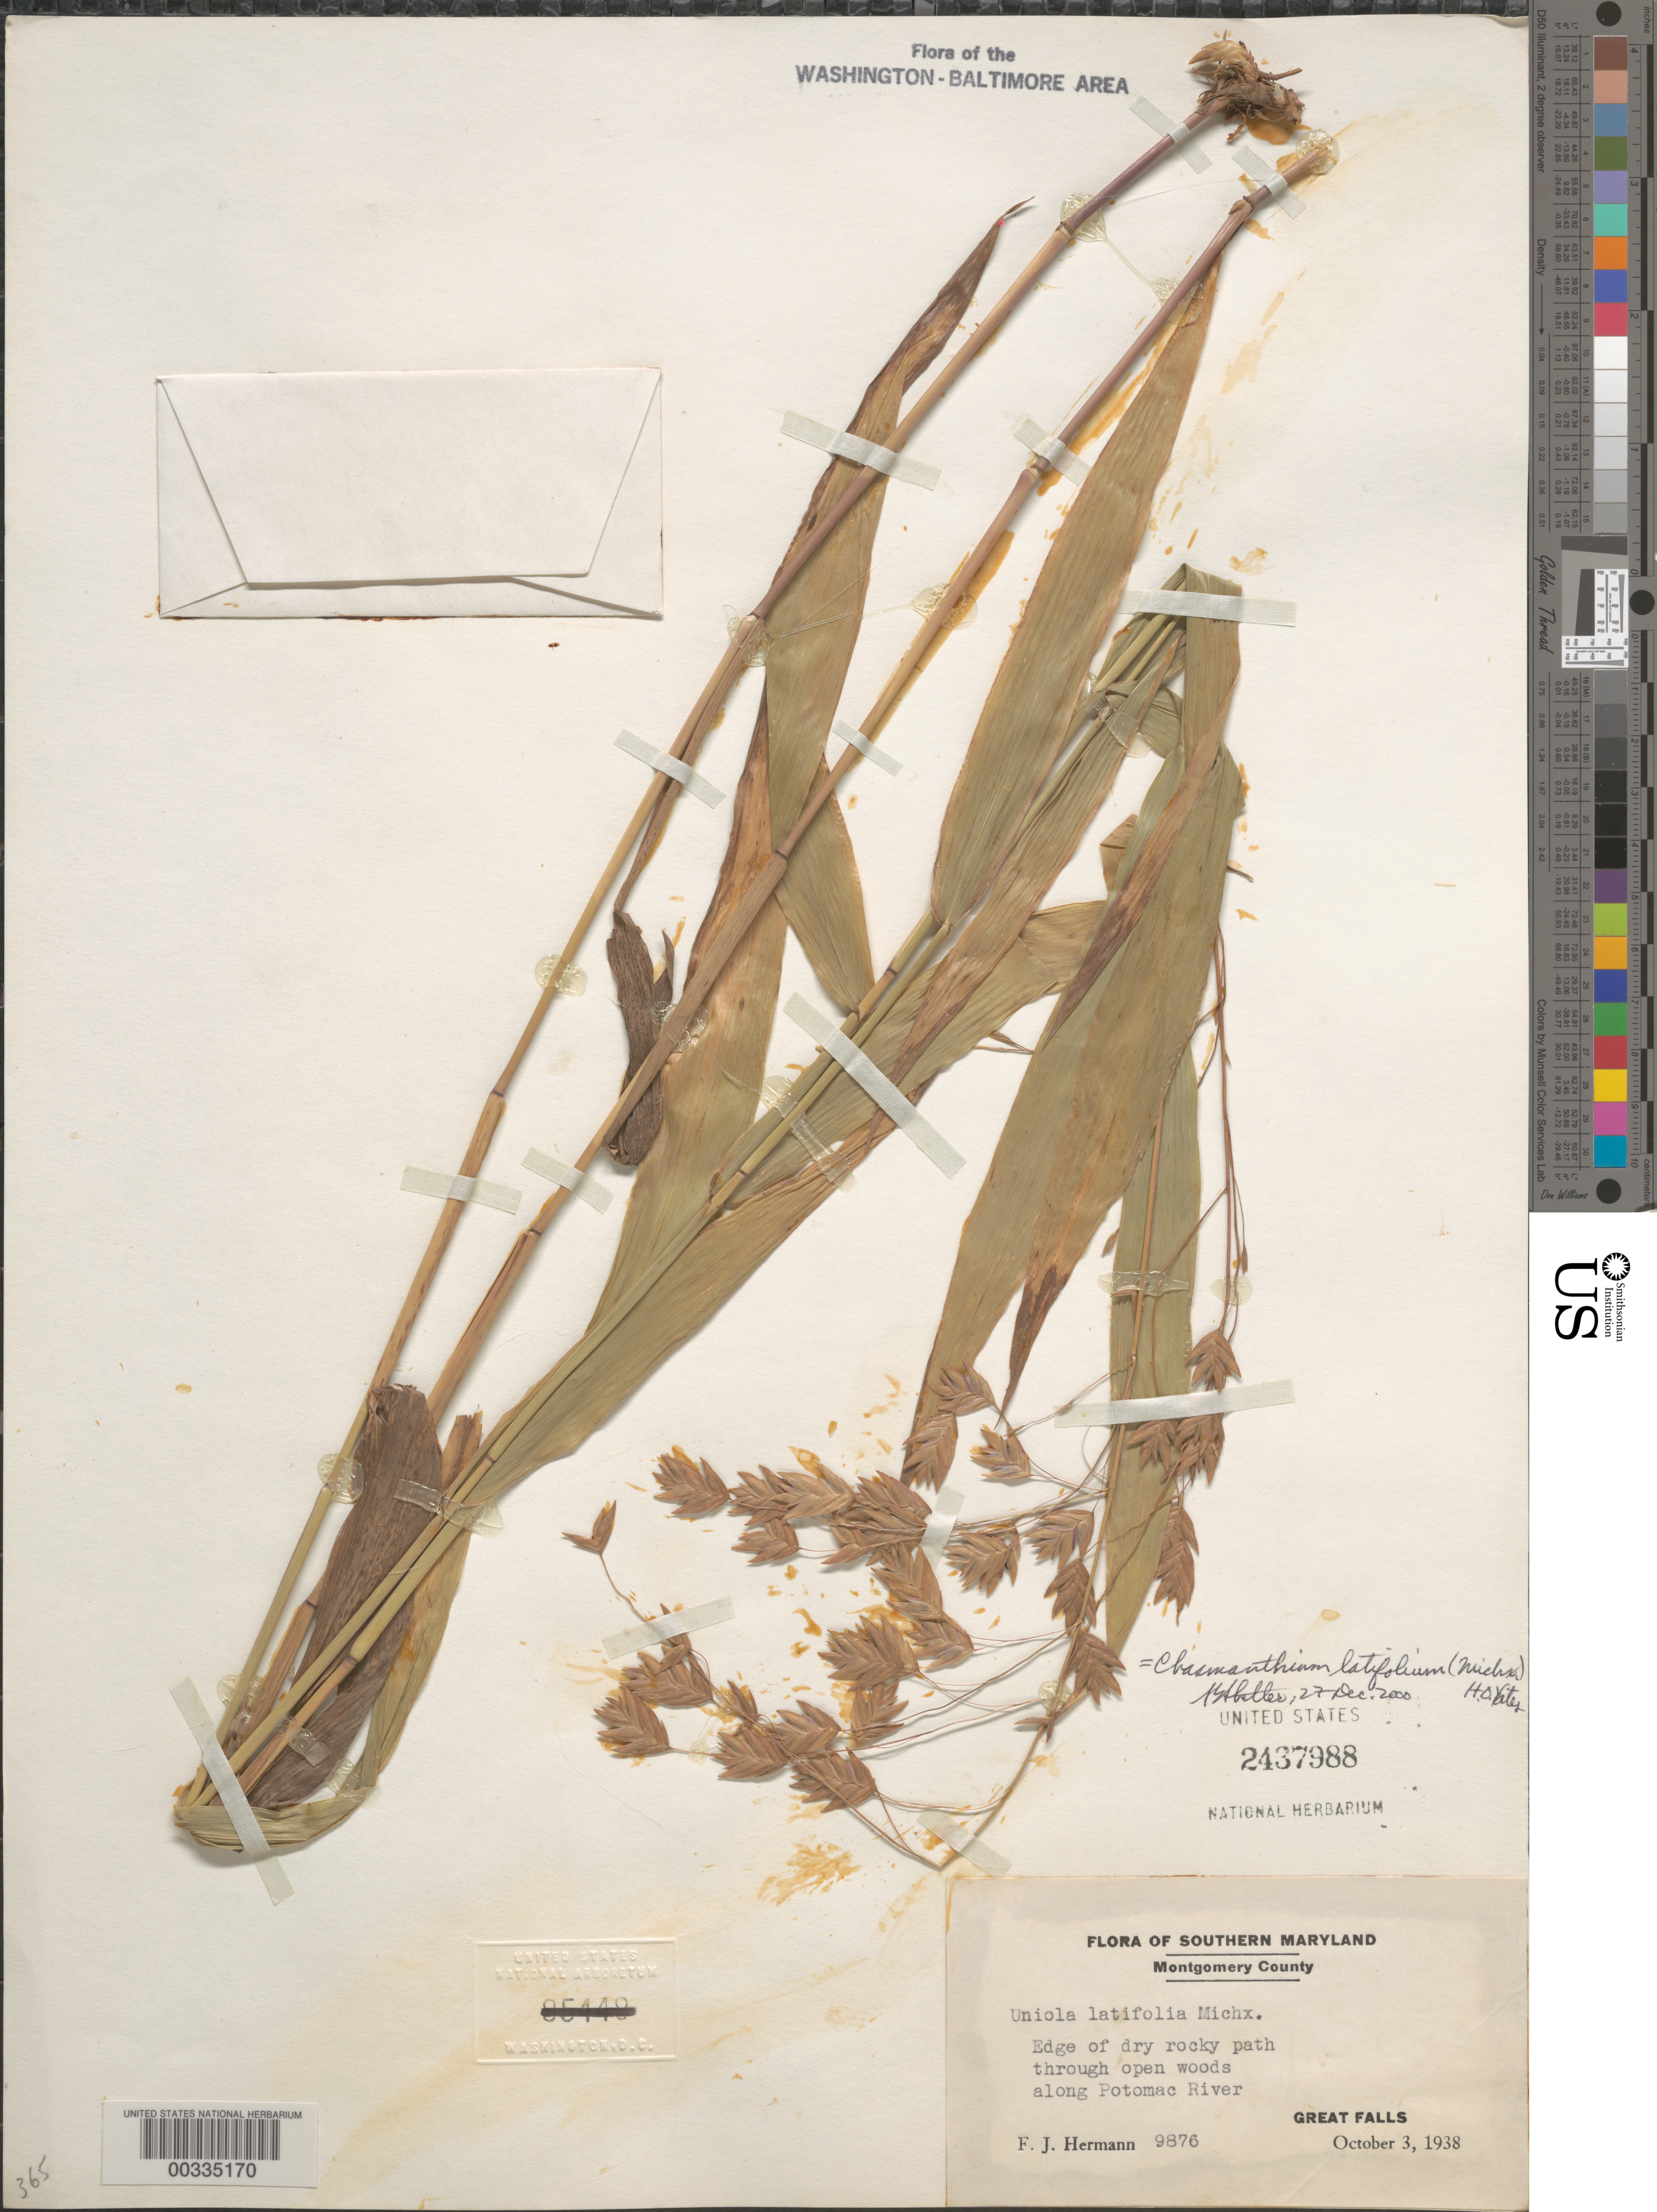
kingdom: Plantae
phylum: Tracheophyta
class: Liliopsida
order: Poales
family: Poaceae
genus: Chasmanthium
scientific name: Chasmanthium latifolium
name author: (Michx.) H.O. Yates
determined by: Yates, H. O.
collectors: F. J. Hermann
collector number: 9876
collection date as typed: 03 Oct 1938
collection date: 1938-10-03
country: United States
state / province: Maryland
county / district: Montgomery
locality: Along Potomac River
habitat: Edge of dry rocky path through open woods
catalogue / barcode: US 2437988